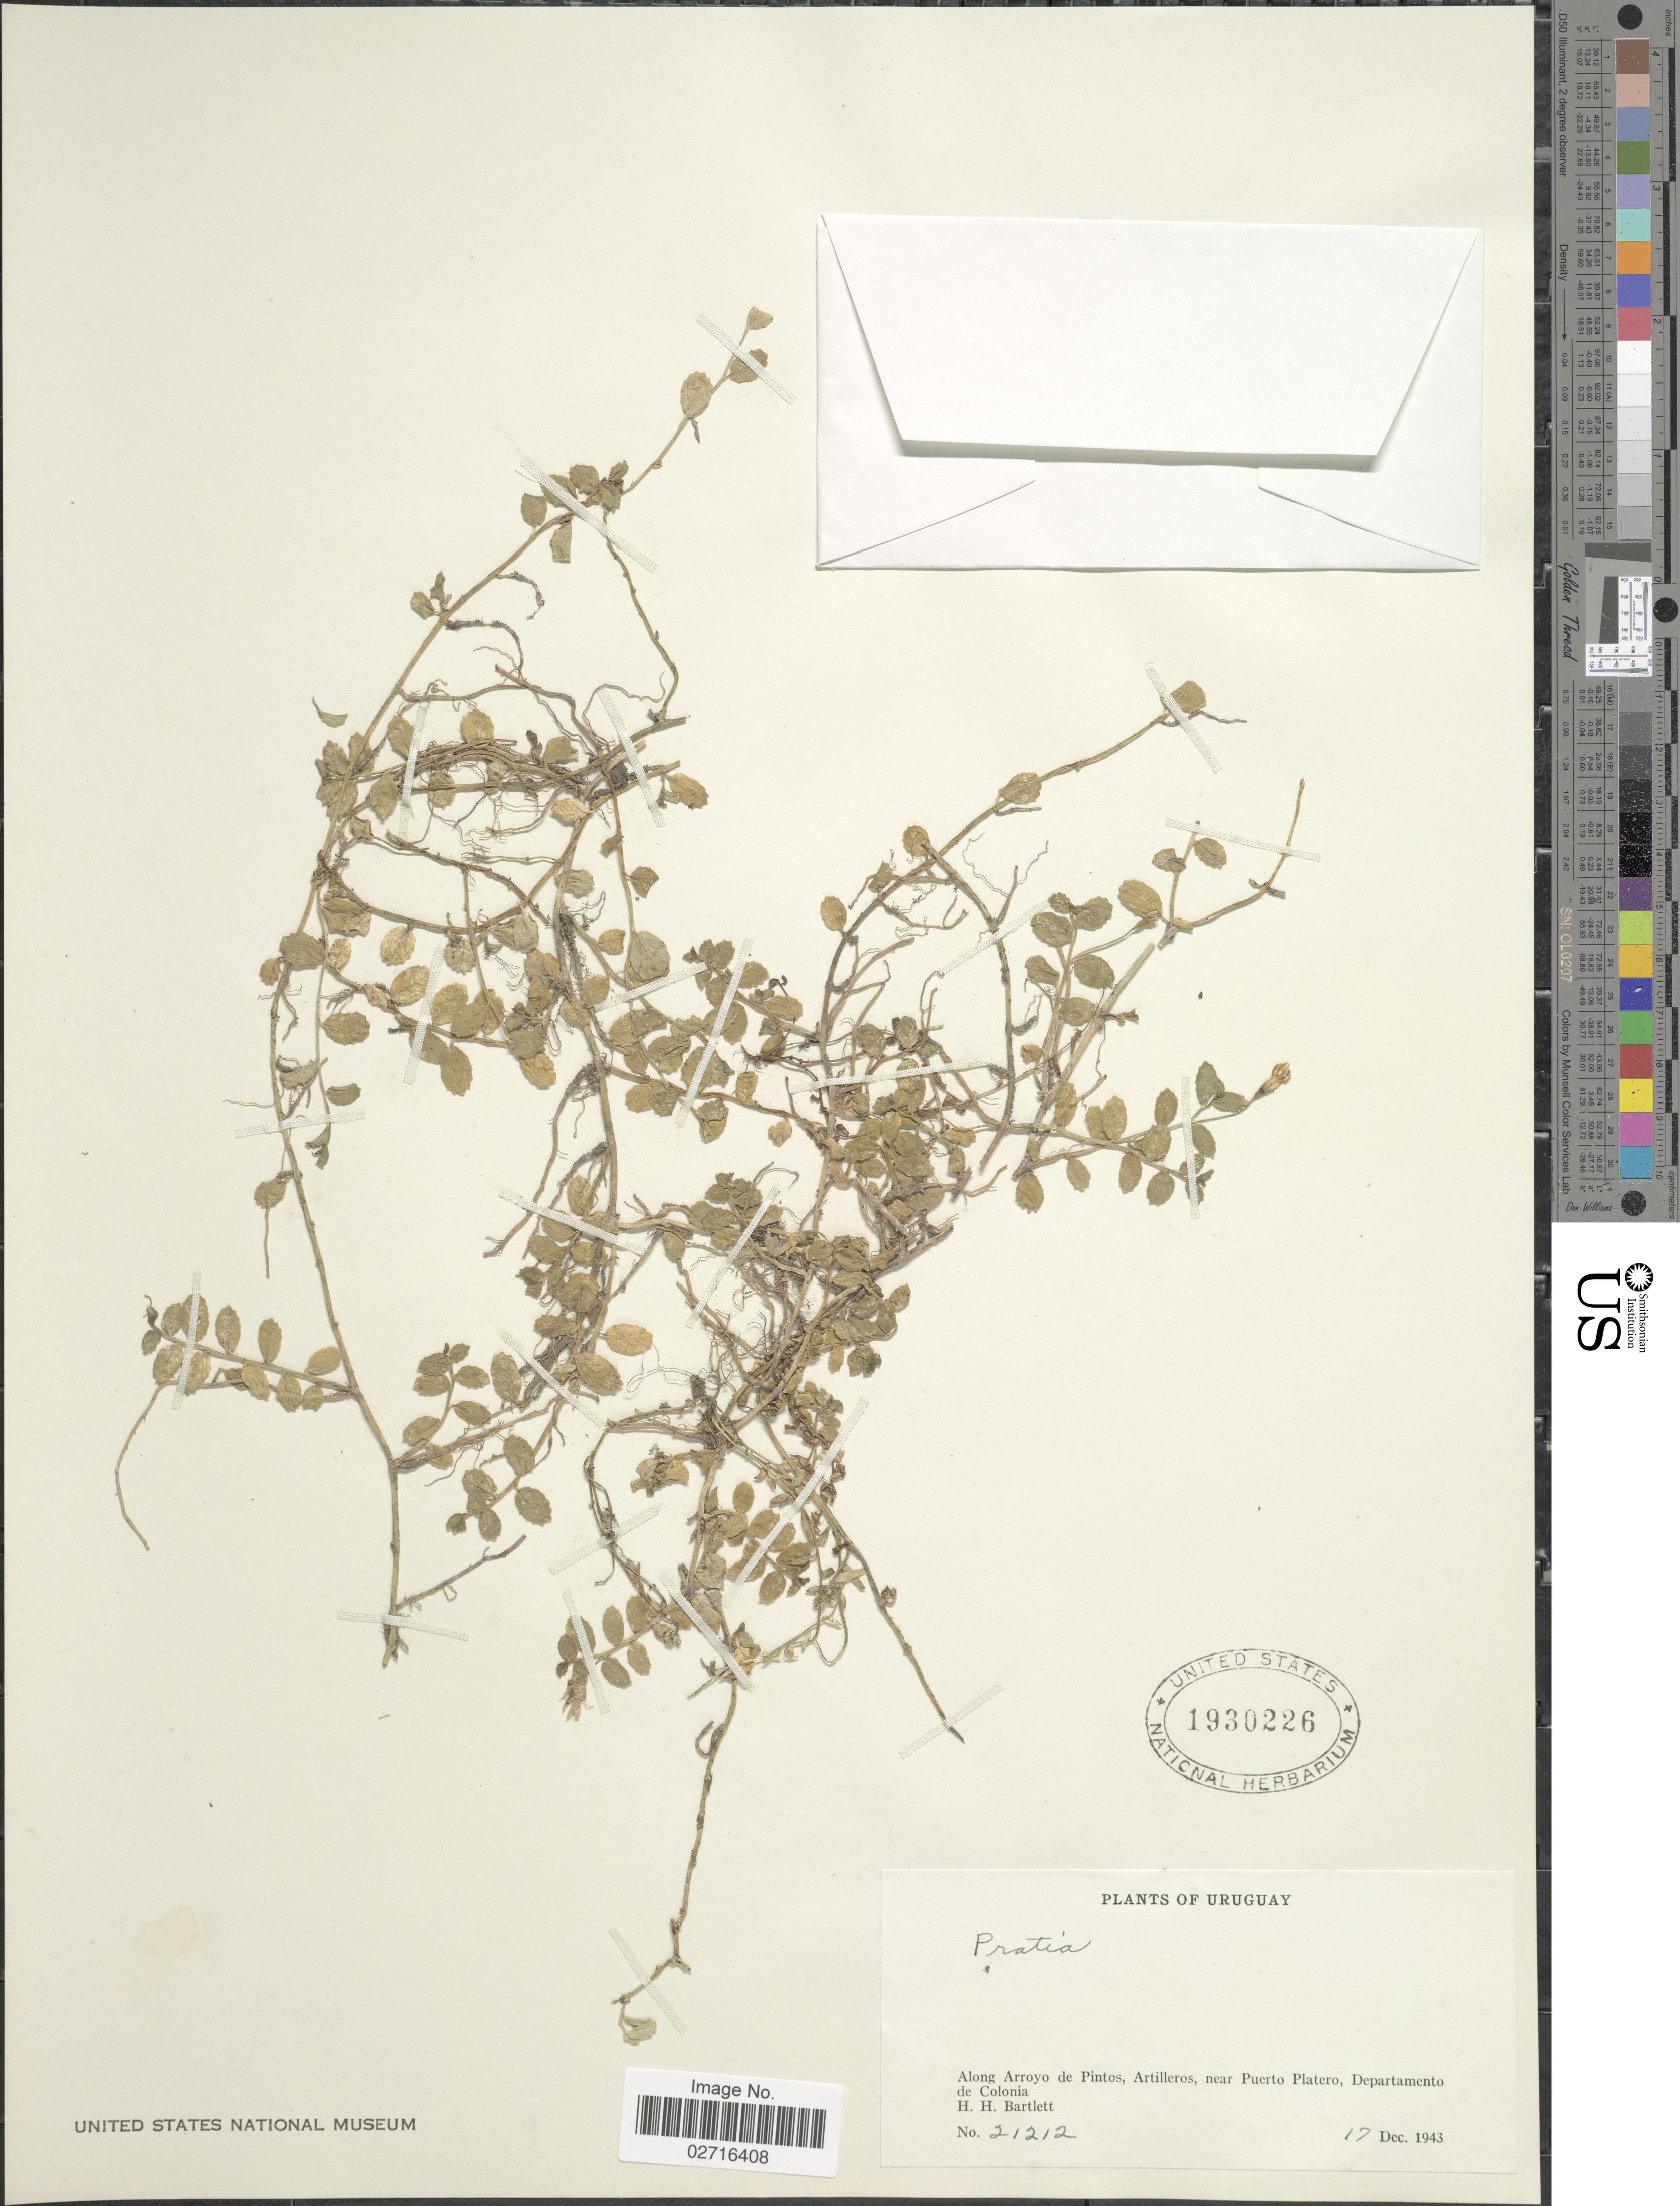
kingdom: Plantae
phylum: Tracheophyta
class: Magnoliopsida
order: Asterales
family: Campanulaceae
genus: Pratia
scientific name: Pratia sp.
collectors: H. H. Bartlett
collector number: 21212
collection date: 1943-12-17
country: Uruguay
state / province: Colonia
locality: Along Arroyo de Pintos, Artilleros, near Puerto Platero, Departamento de Colonia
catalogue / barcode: US 1930226